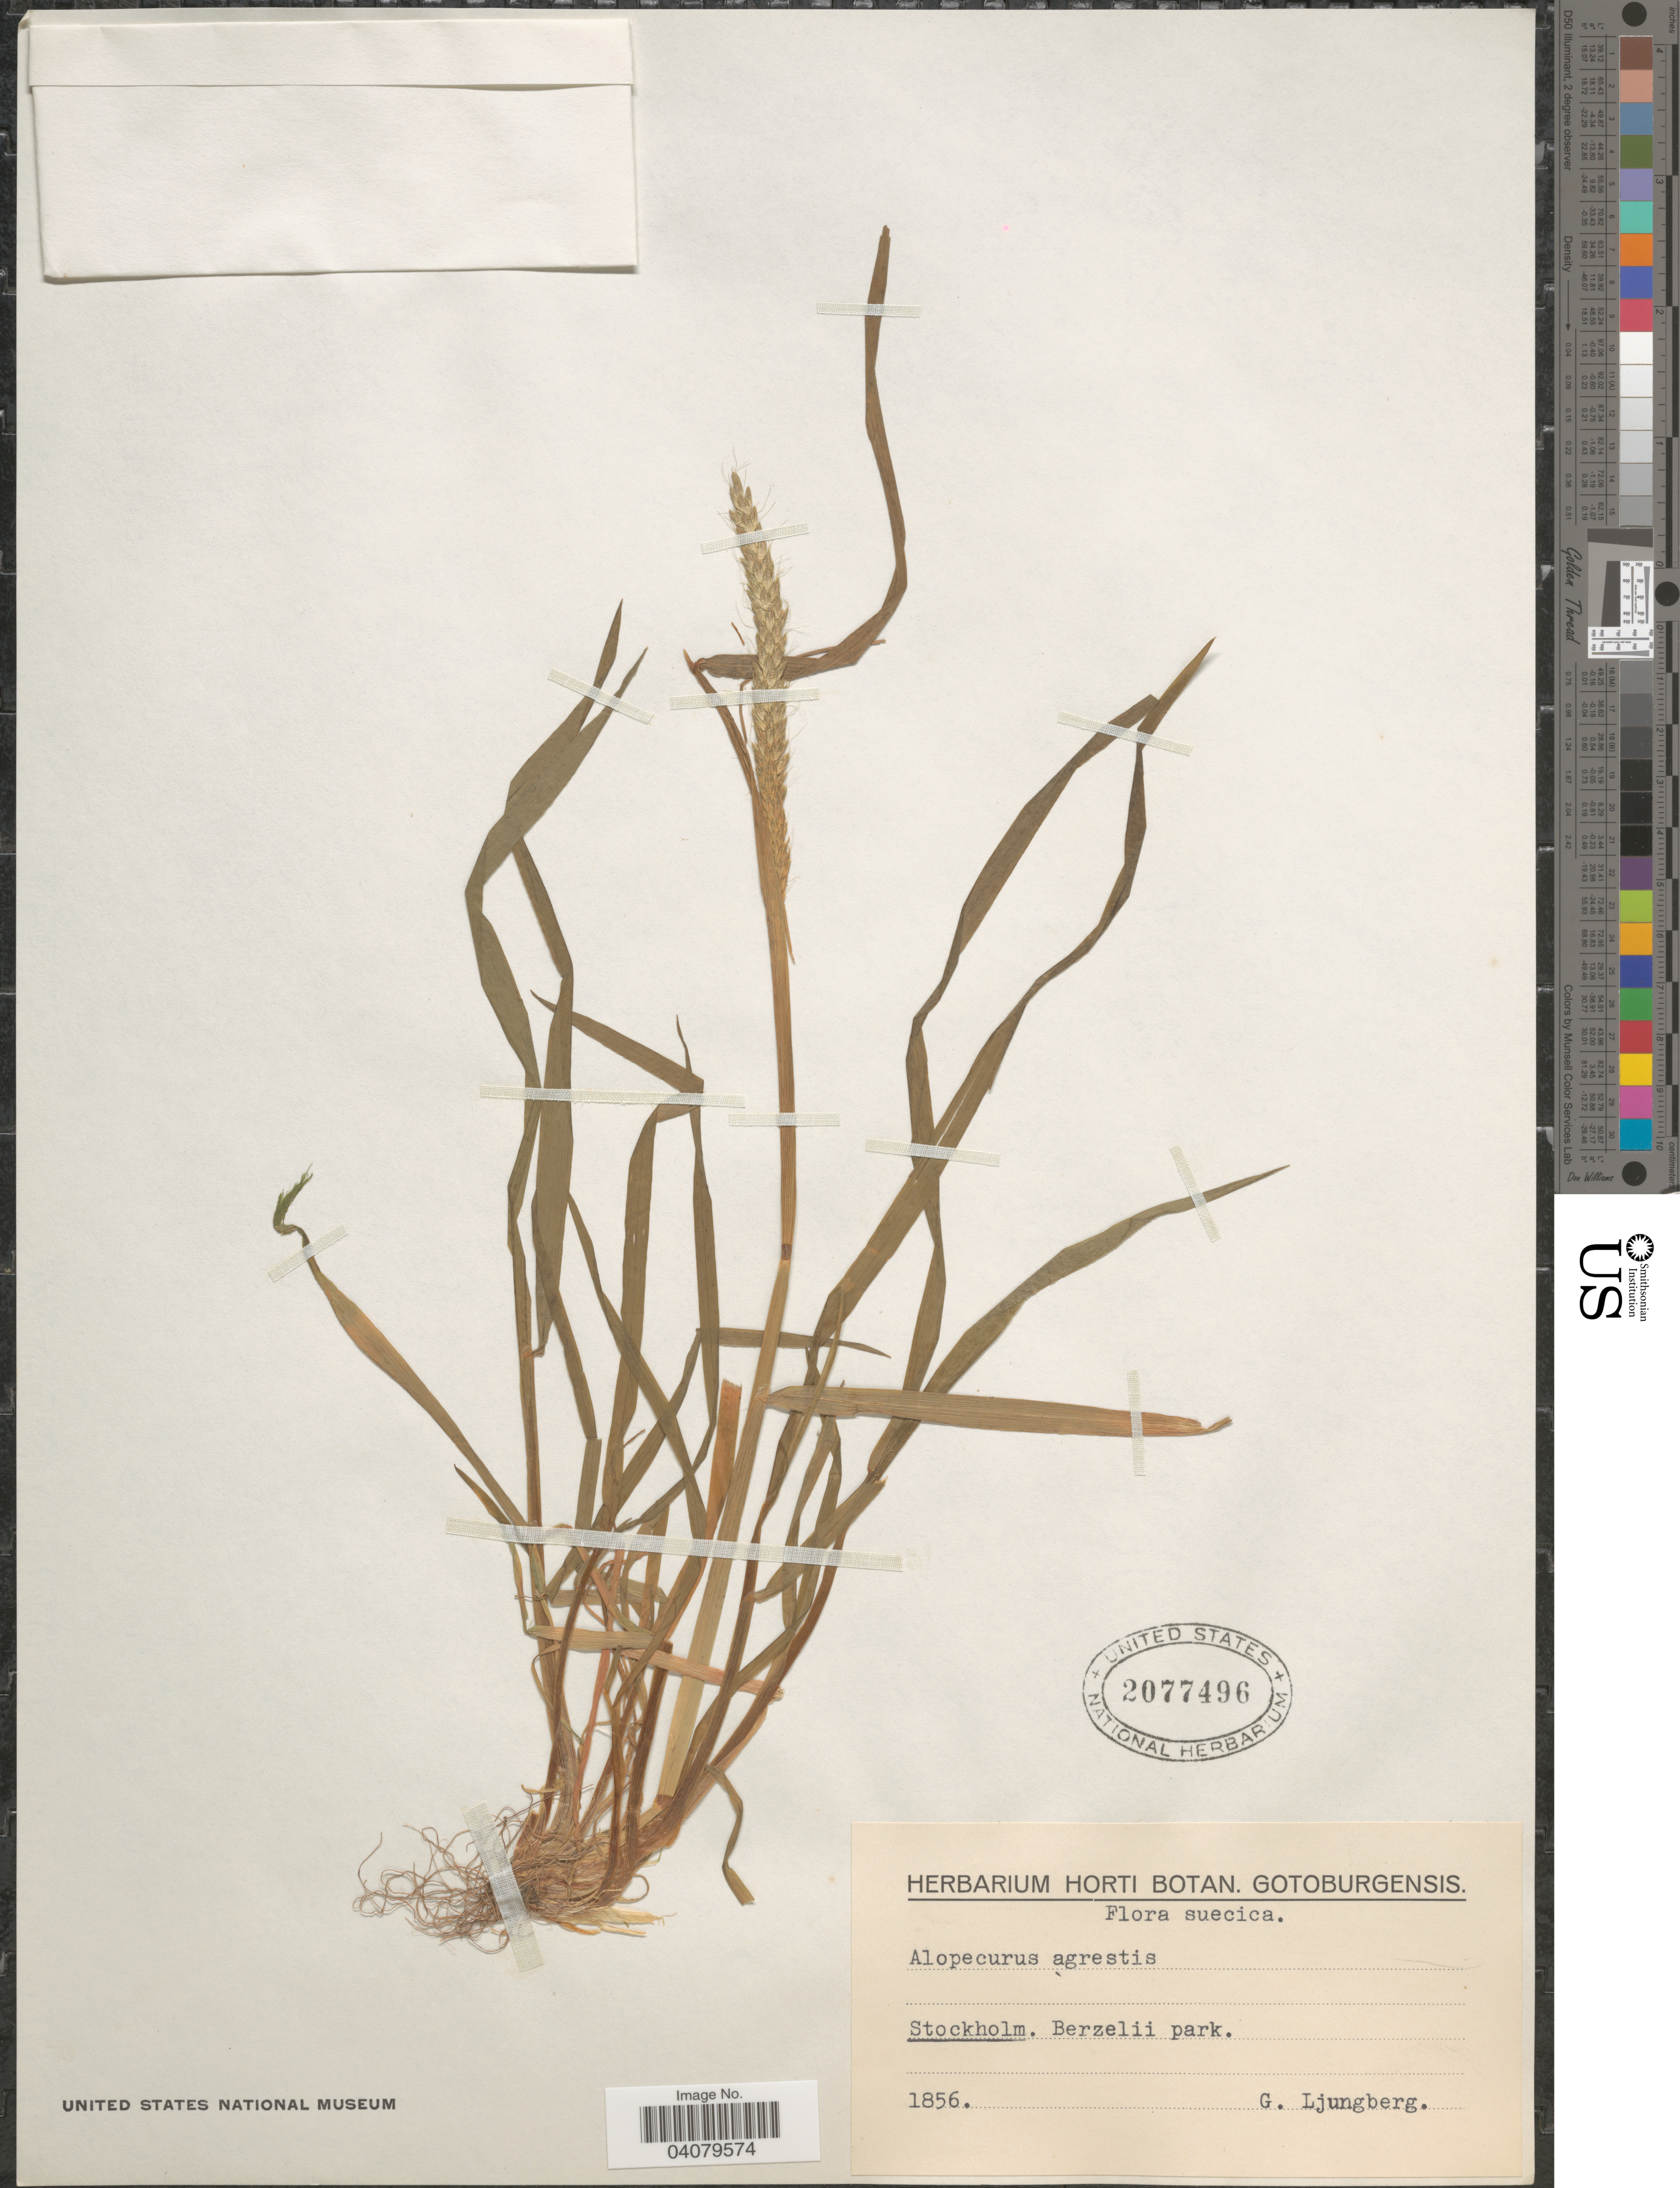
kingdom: Plantae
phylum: Tracheophyta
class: Liliopsida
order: Poales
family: Poaceae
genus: Alopecurus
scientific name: Alopecurus myosuroides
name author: Huds.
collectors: G. Ljungberg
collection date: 1856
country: Sweden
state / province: Stockholm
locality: Suecica. Stockholm. Berzelii park.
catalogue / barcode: US 2077496